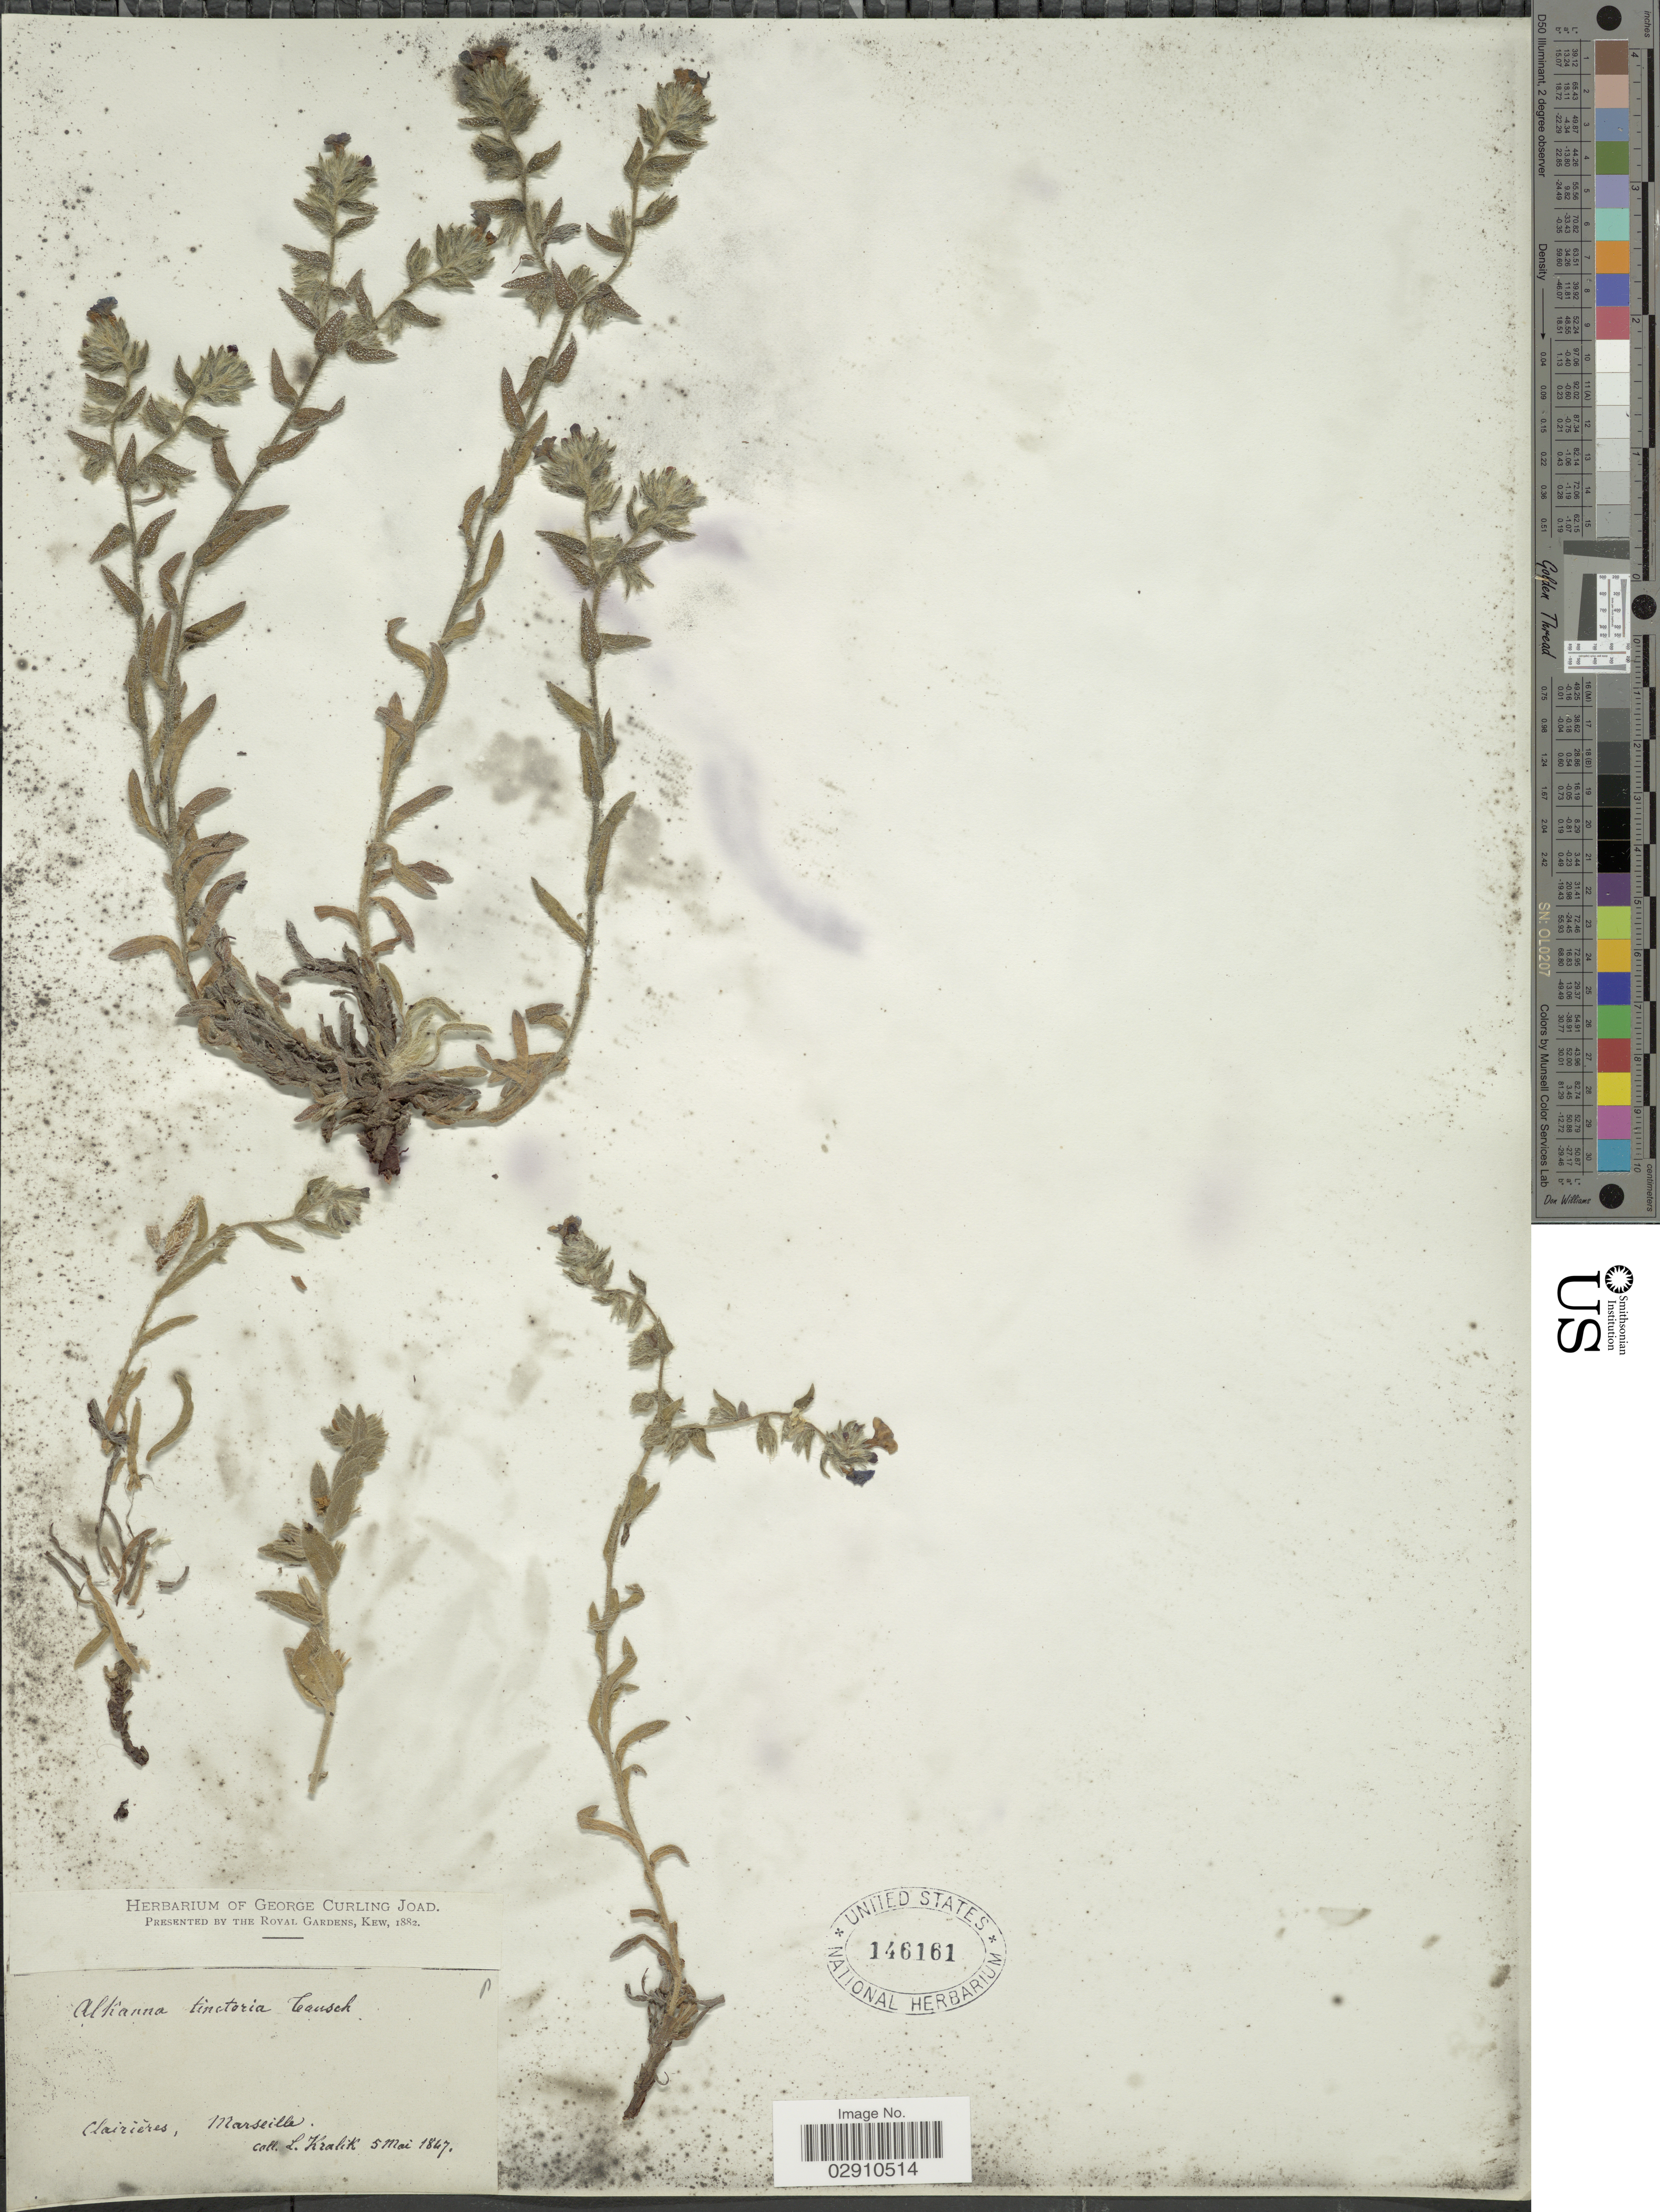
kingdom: Plantae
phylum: Tracheophyta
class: Magnoliopsida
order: Boraginales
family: Boraginaceae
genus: Alkanna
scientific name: Alkanna tinctoria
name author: (L.) Tausch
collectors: L. Kralik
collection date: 1847-05-05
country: France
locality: Clairières, Marseille.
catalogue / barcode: US 146161